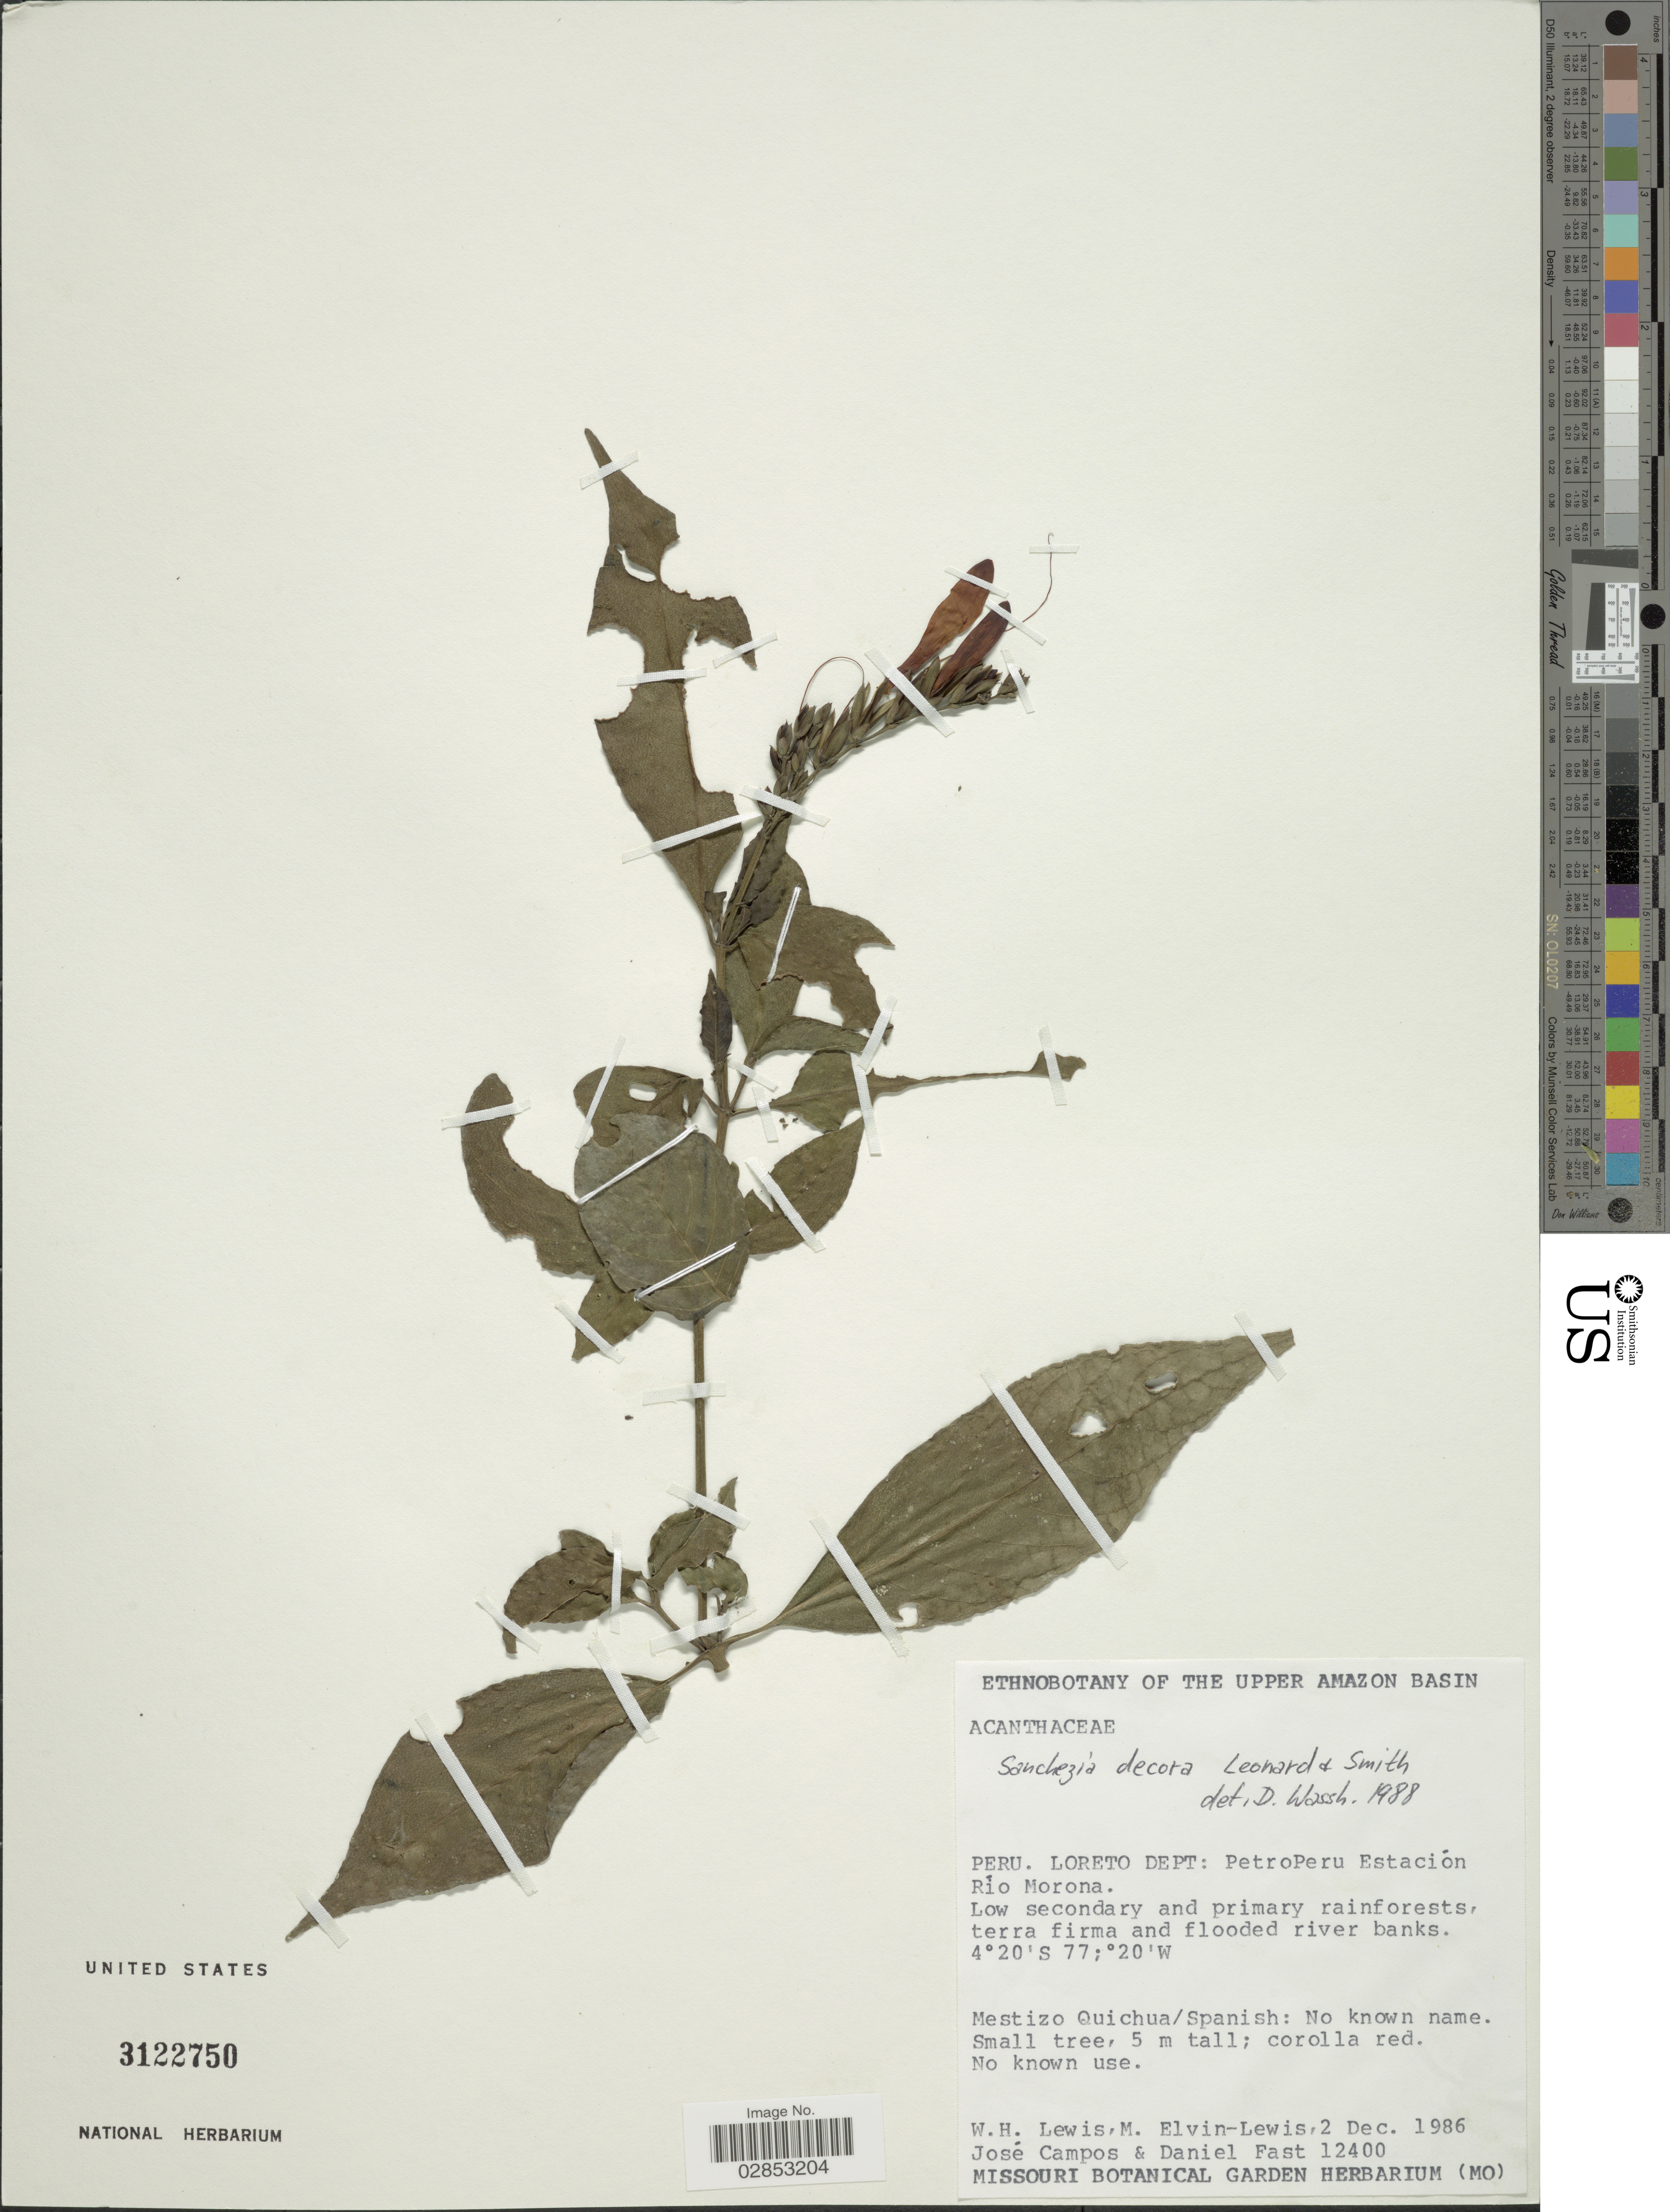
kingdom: Plantae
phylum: Tracheophyta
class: Magnoliopsida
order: Lamiales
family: Acanthaceae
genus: Steirosanchezia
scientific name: Steirosanchezia scandens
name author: Lindau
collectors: W. H. Lewis, M. Elvin-Lewis, J. Campos & D. Fast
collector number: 12400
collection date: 1986-12-02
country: Peru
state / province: Loreto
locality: Loreto Dept: PetroPeru Estación, Río Morona.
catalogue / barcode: US 3122750